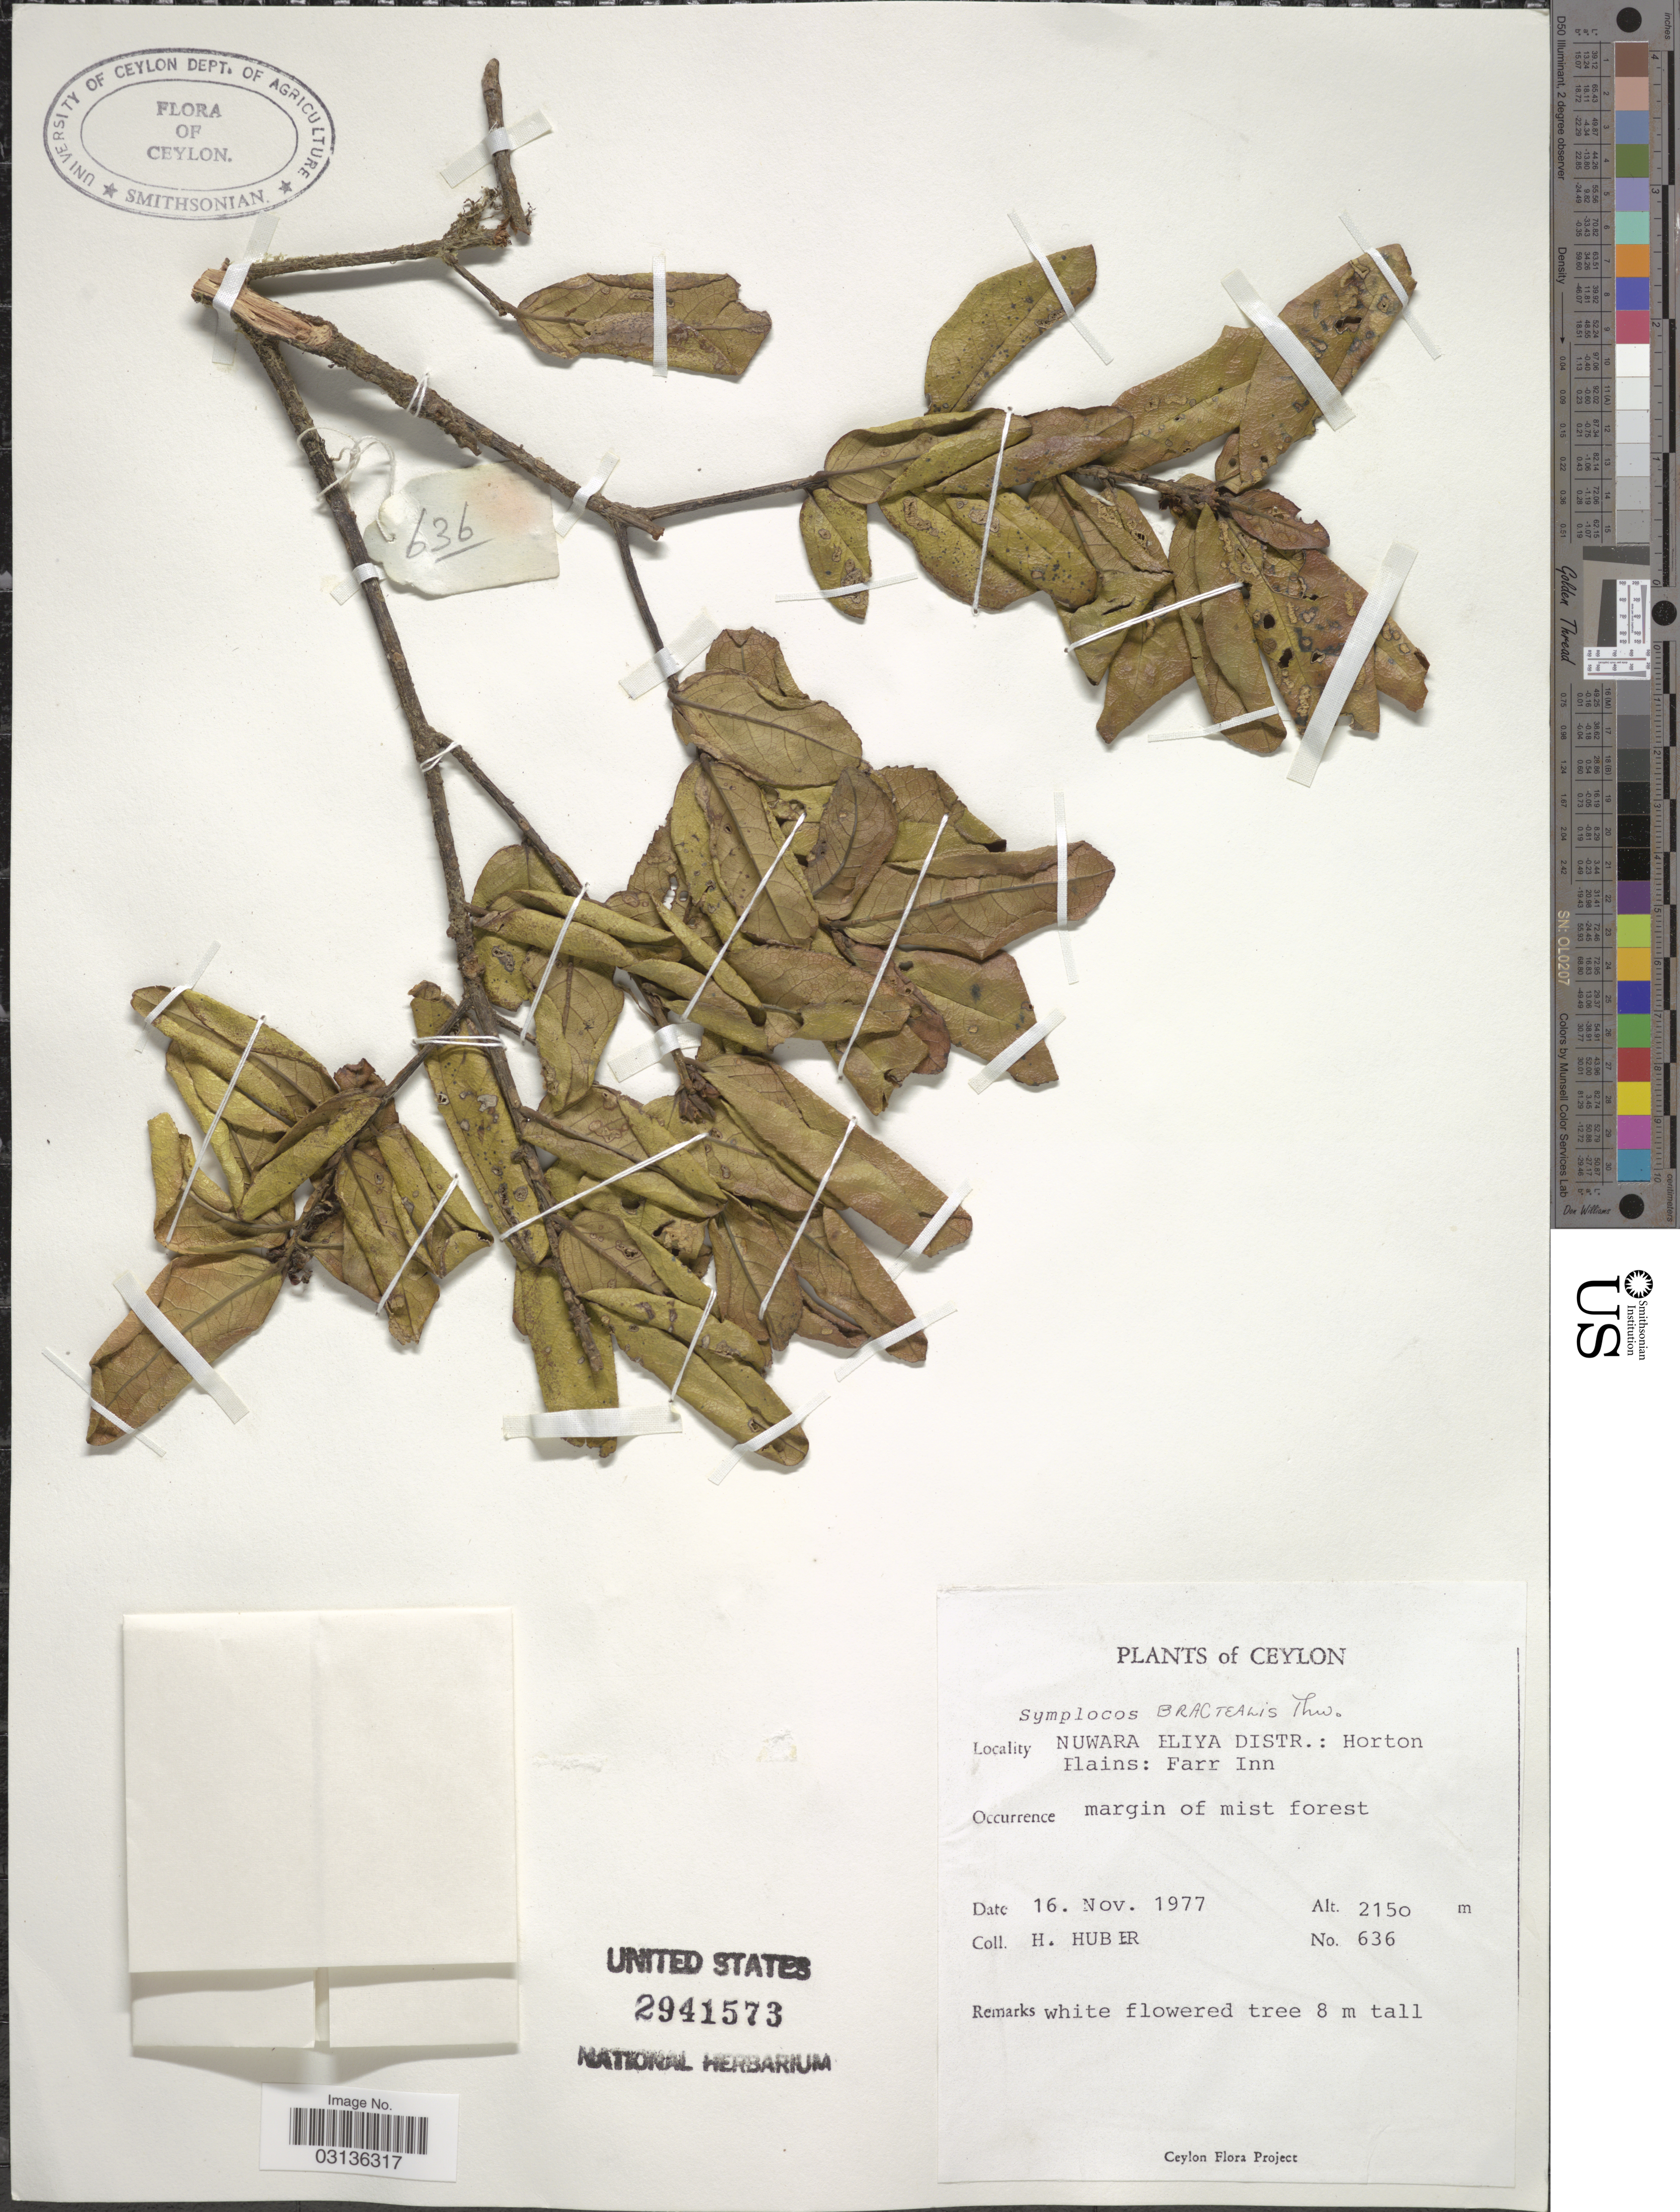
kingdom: Plantae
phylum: Tracheophyta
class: Magnoliopsida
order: Ericales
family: Symplocaceae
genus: Symplocos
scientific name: Symplocos bractealis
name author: Thwaites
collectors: H. Huber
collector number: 636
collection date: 1977-11-16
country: Sri Lanka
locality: Ceylon. Nuwara Eliya Distr.: Horton Plains: Farr Inn.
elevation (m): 2150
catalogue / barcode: US 2941573